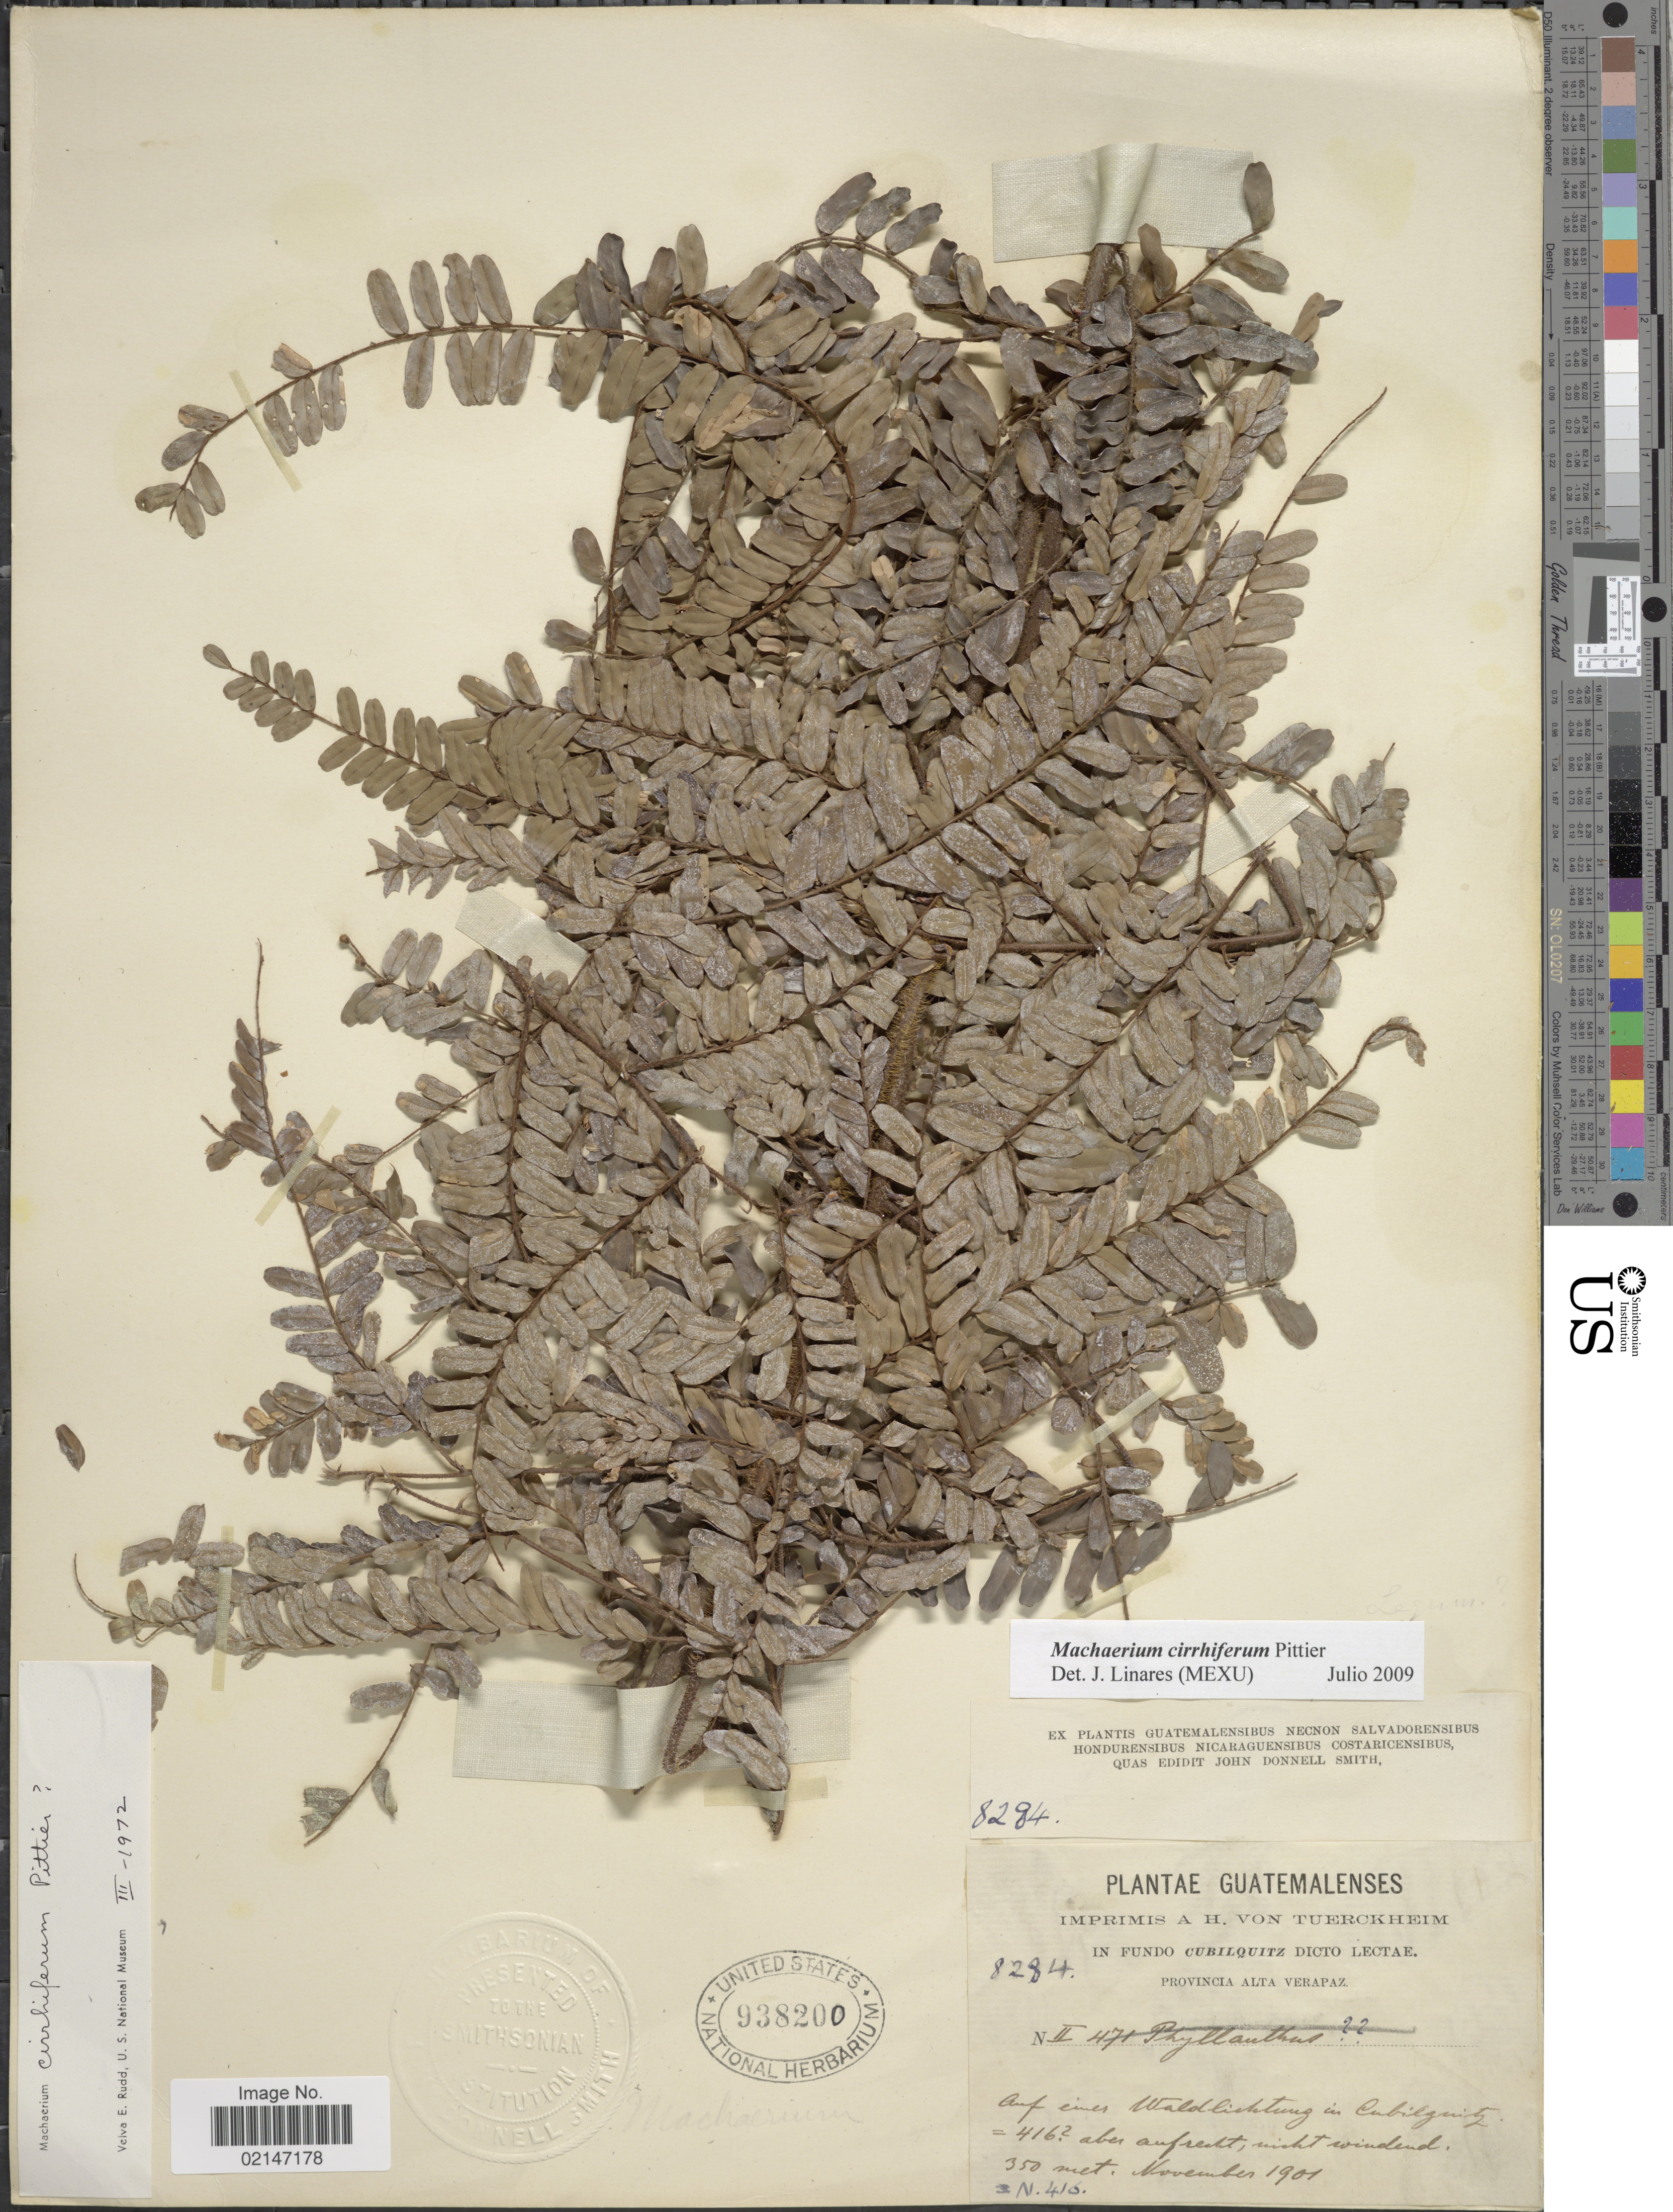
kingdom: Plantae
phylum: Tracheophyta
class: Magnoliopsida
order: Fabales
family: Fabaceae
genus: Machaerium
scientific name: Machaerium cirrhiferum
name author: Pittier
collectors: H. von Türckheim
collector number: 8284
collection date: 1901-11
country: Guatemala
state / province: Alta Verapaz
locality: In Fundo Cubilquitz, Auf einer Waldlichtung in Cubilquitz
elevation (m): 350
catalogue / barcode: US 938200